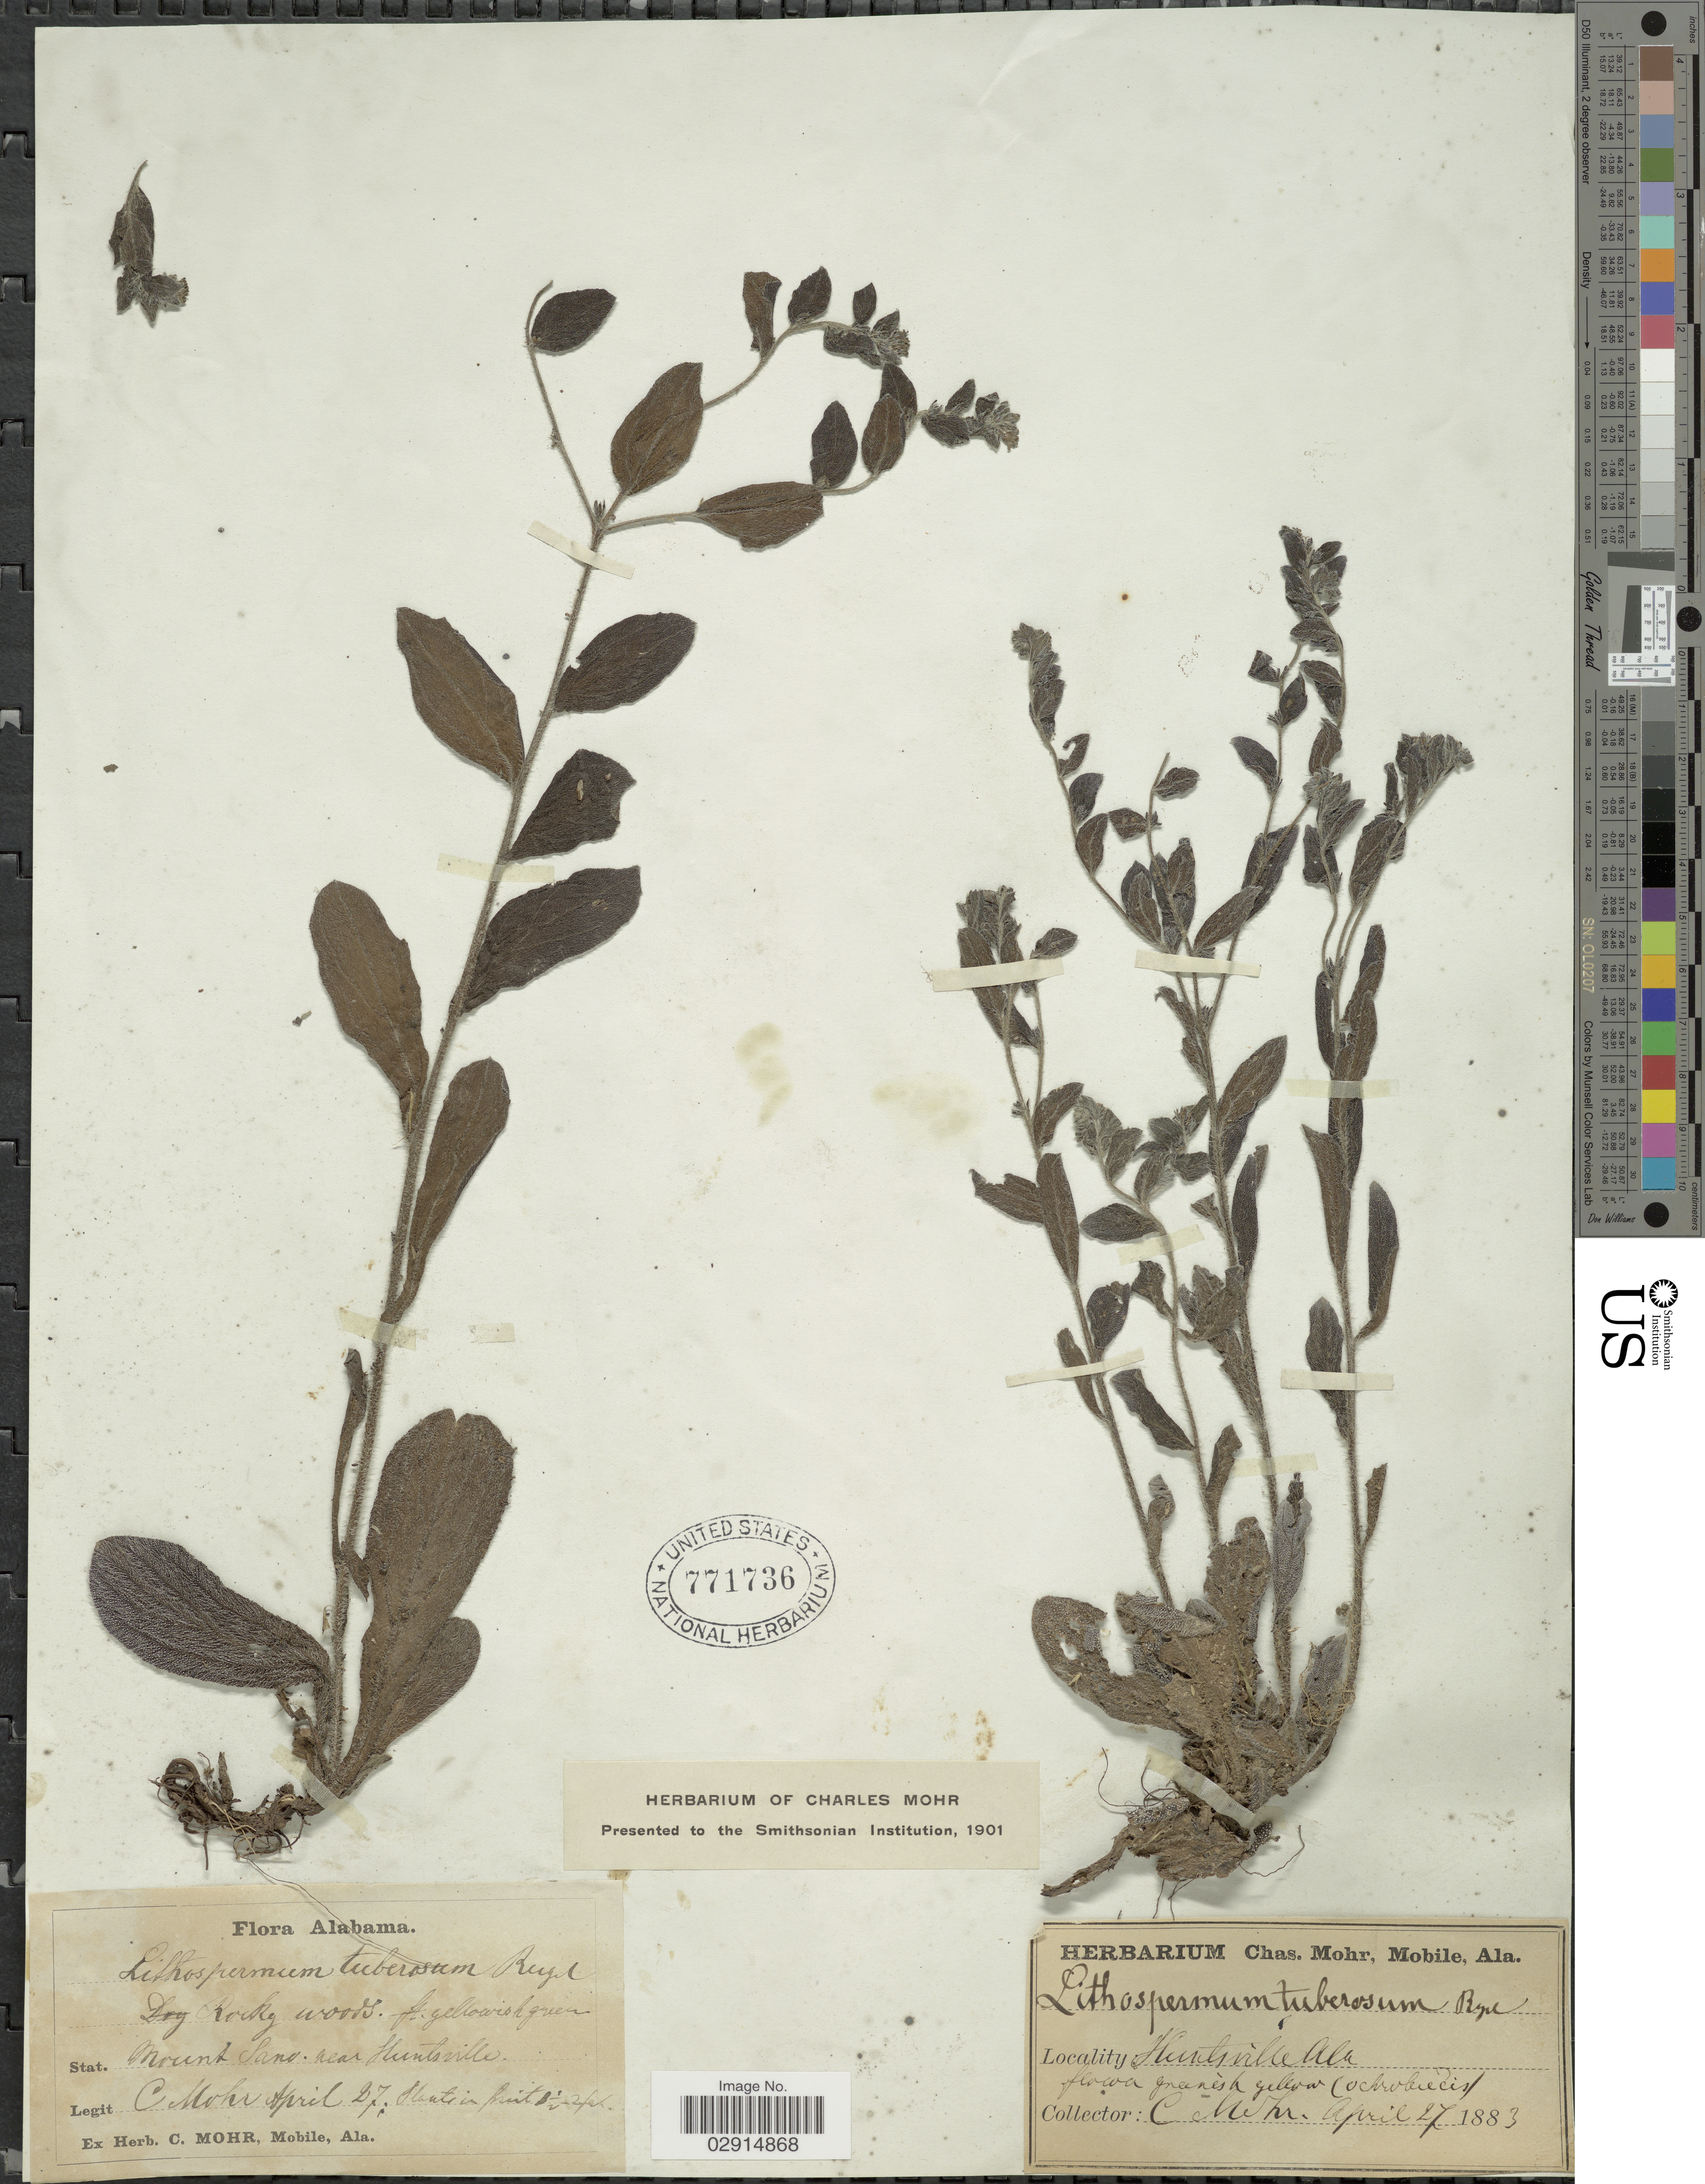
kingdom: Plantae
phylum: Tracheophyta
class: Magnoliopsida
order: Boraginales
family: Boraginaceae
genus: Lithospermum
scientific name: Lithospermum tuberosum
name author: Rugel ex DC.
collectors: Mohr, C. T. (herbarium)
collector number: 27?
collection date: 1883-04-27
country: United States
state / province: Alabama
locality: Mount Sand near Huntsville. Alabama.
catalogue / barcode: US 771736